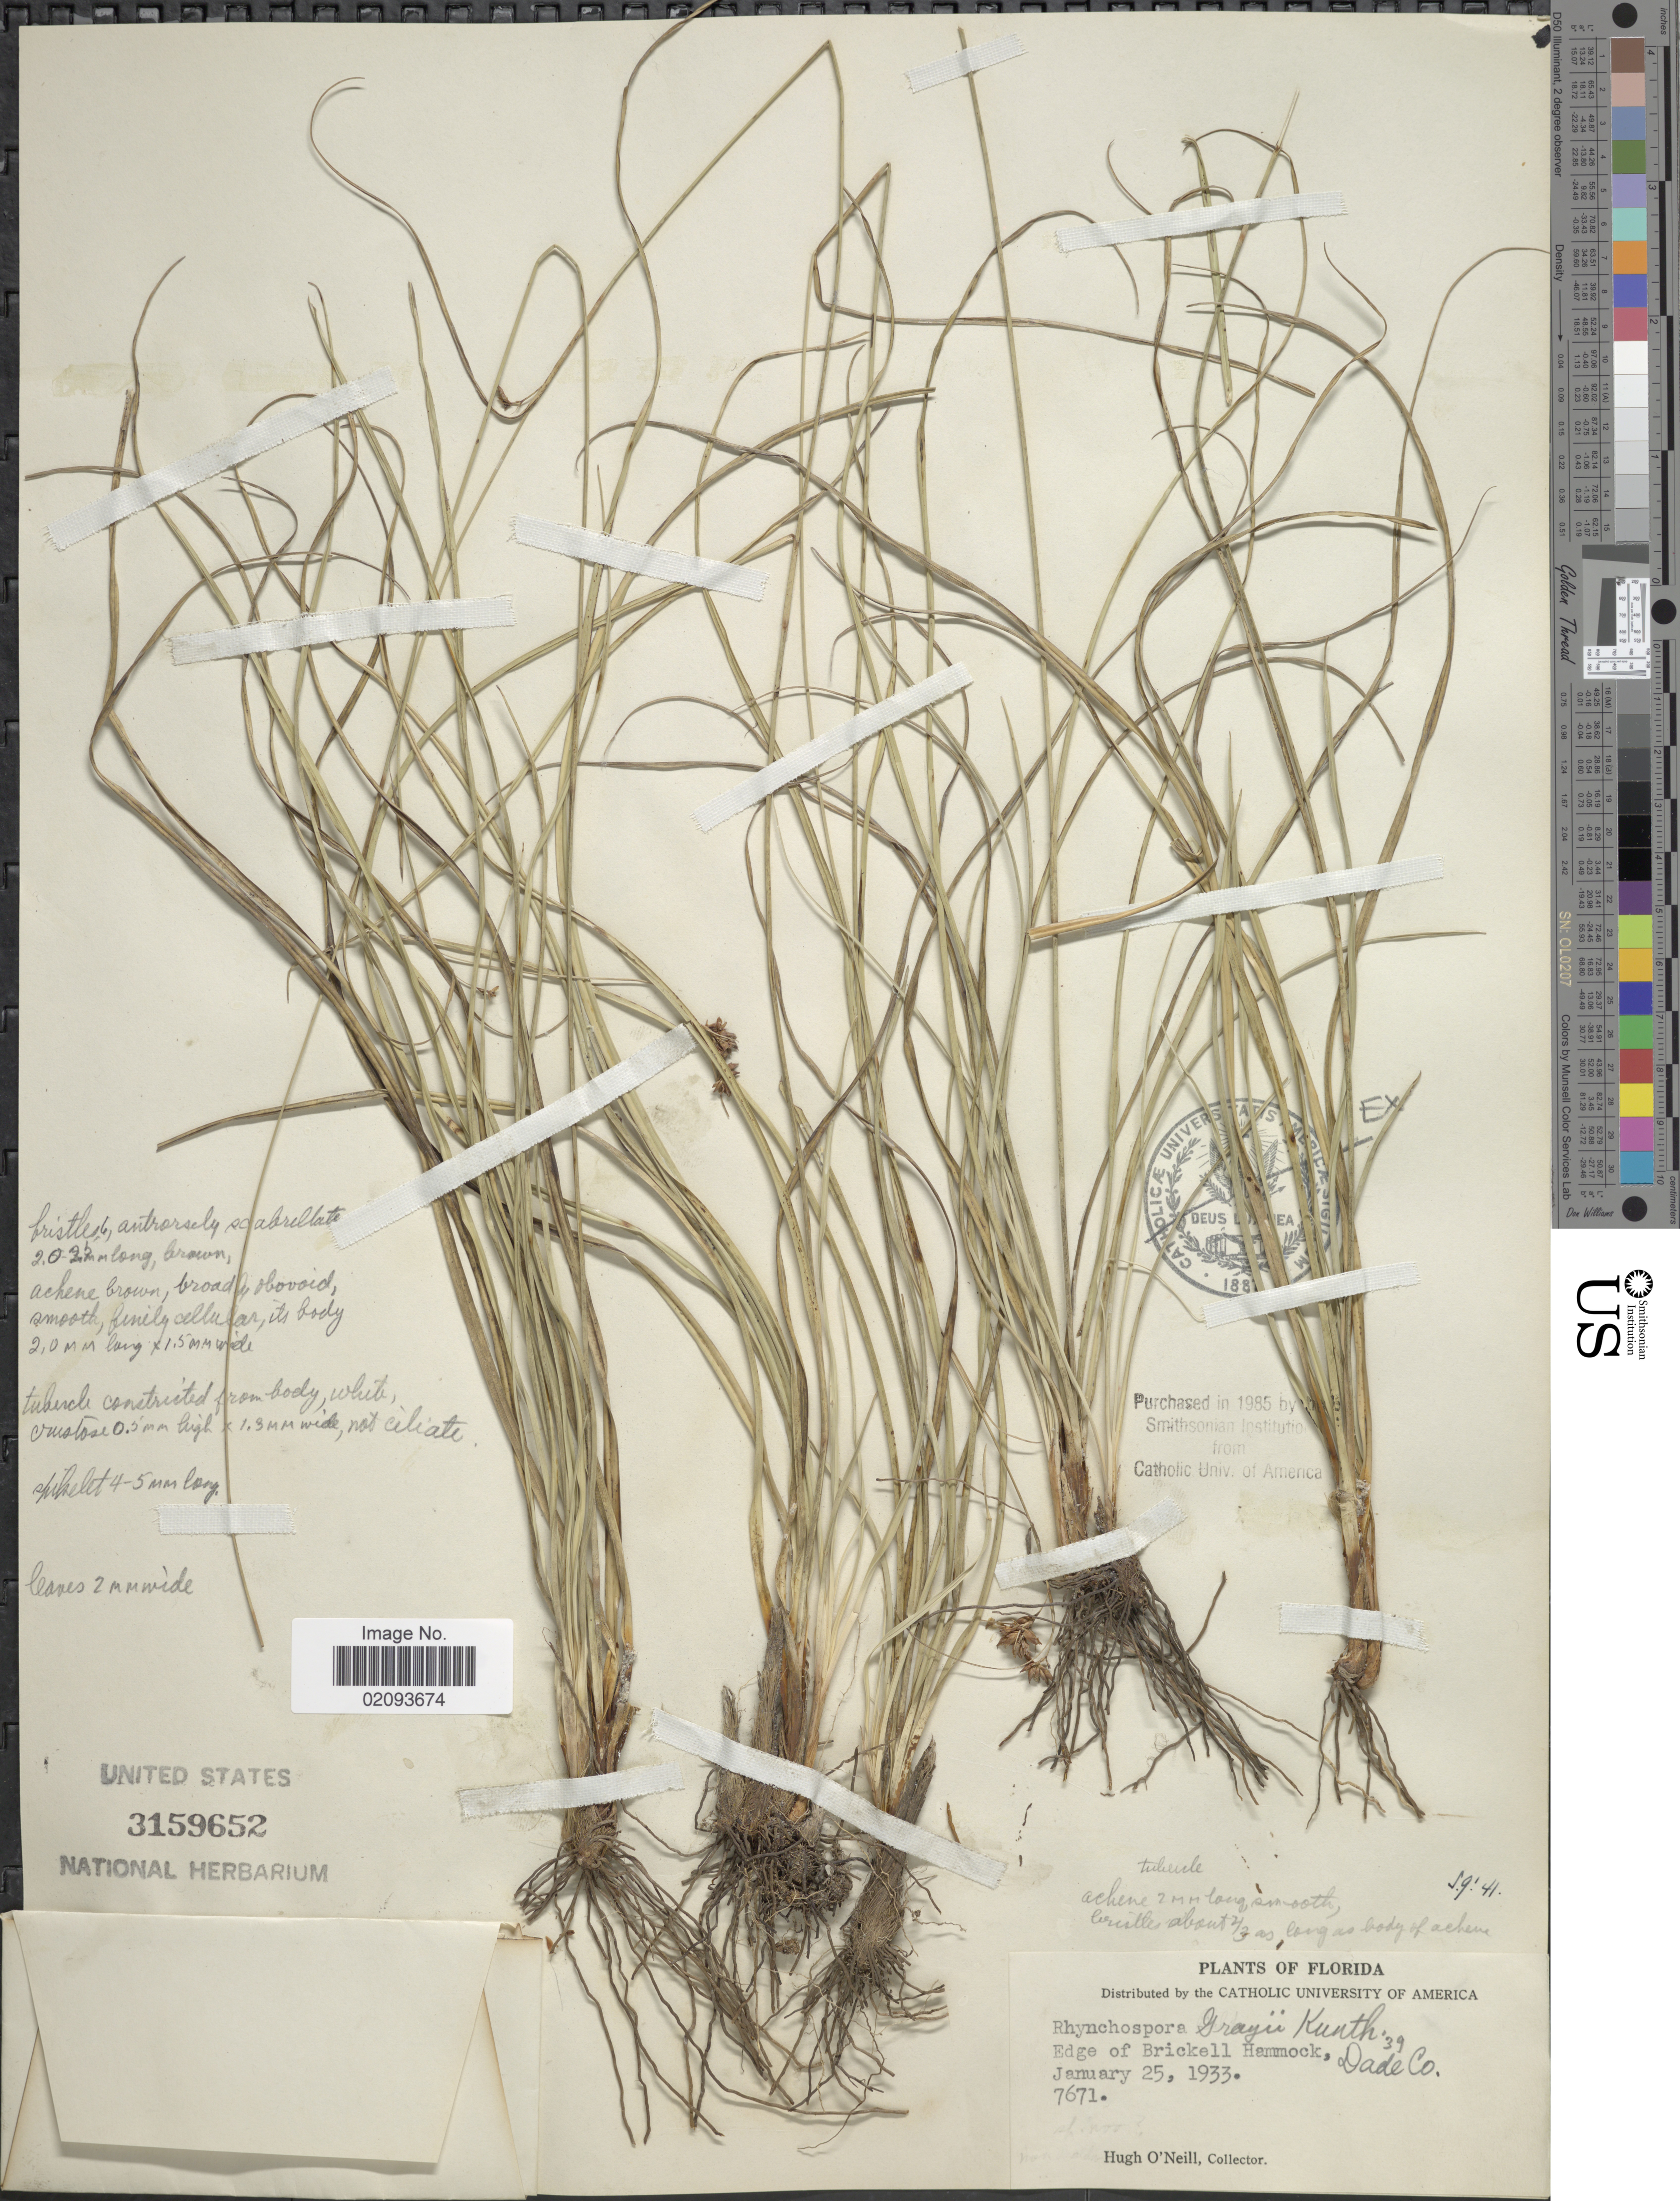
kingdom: Plantae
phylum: Tracheophyta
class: Liliopsida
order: Poales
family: Cyperaceae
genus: Rhynchospora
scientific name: Rhynchospora grayi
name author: Kunth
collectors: H. O'Neill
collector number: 7671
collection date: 1933-01-25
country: United States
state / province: Florida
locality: Edge of Brickell Hammock, Dade Co.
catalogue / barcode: US 3159652